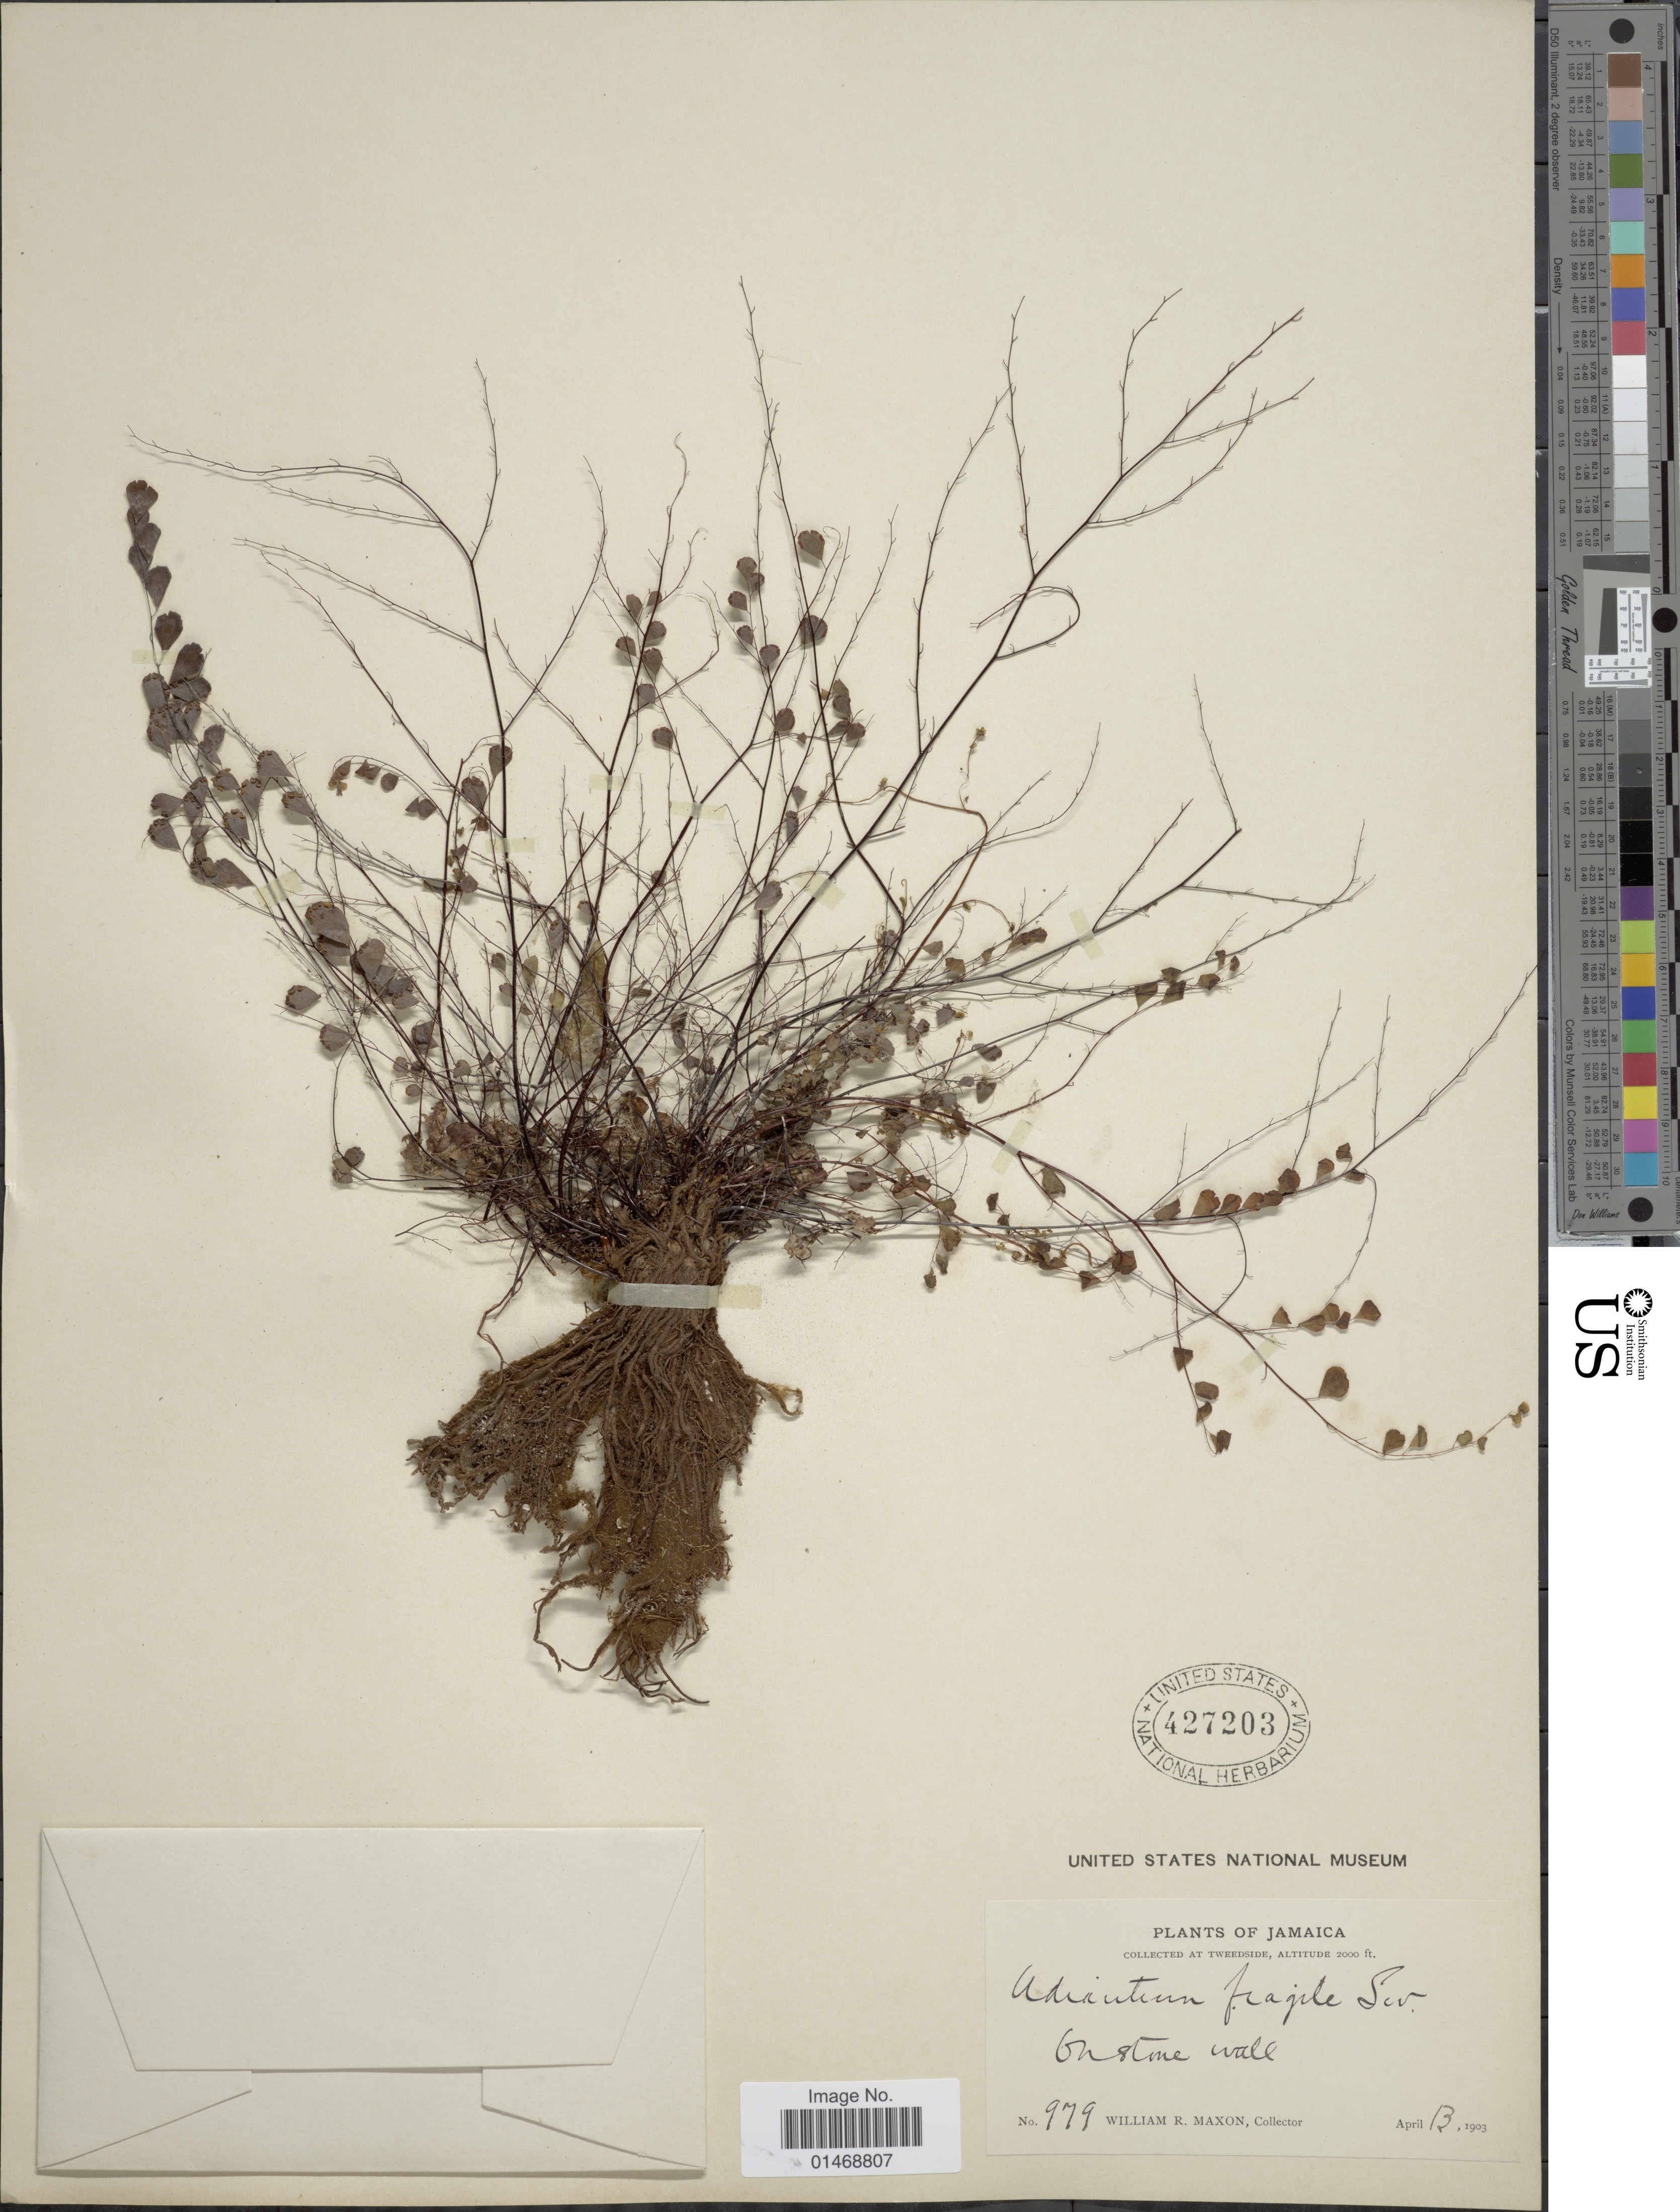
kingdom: Plantae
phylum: Tracheophyta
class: Polypodiopsida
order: Polypodiales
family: Pteridaceae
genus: Adiantum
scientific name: Adiantum fragile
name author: Sw.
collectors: W. R. Maxon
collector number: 979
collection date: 1903-04-13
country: Jamaica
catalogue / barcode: US 427203